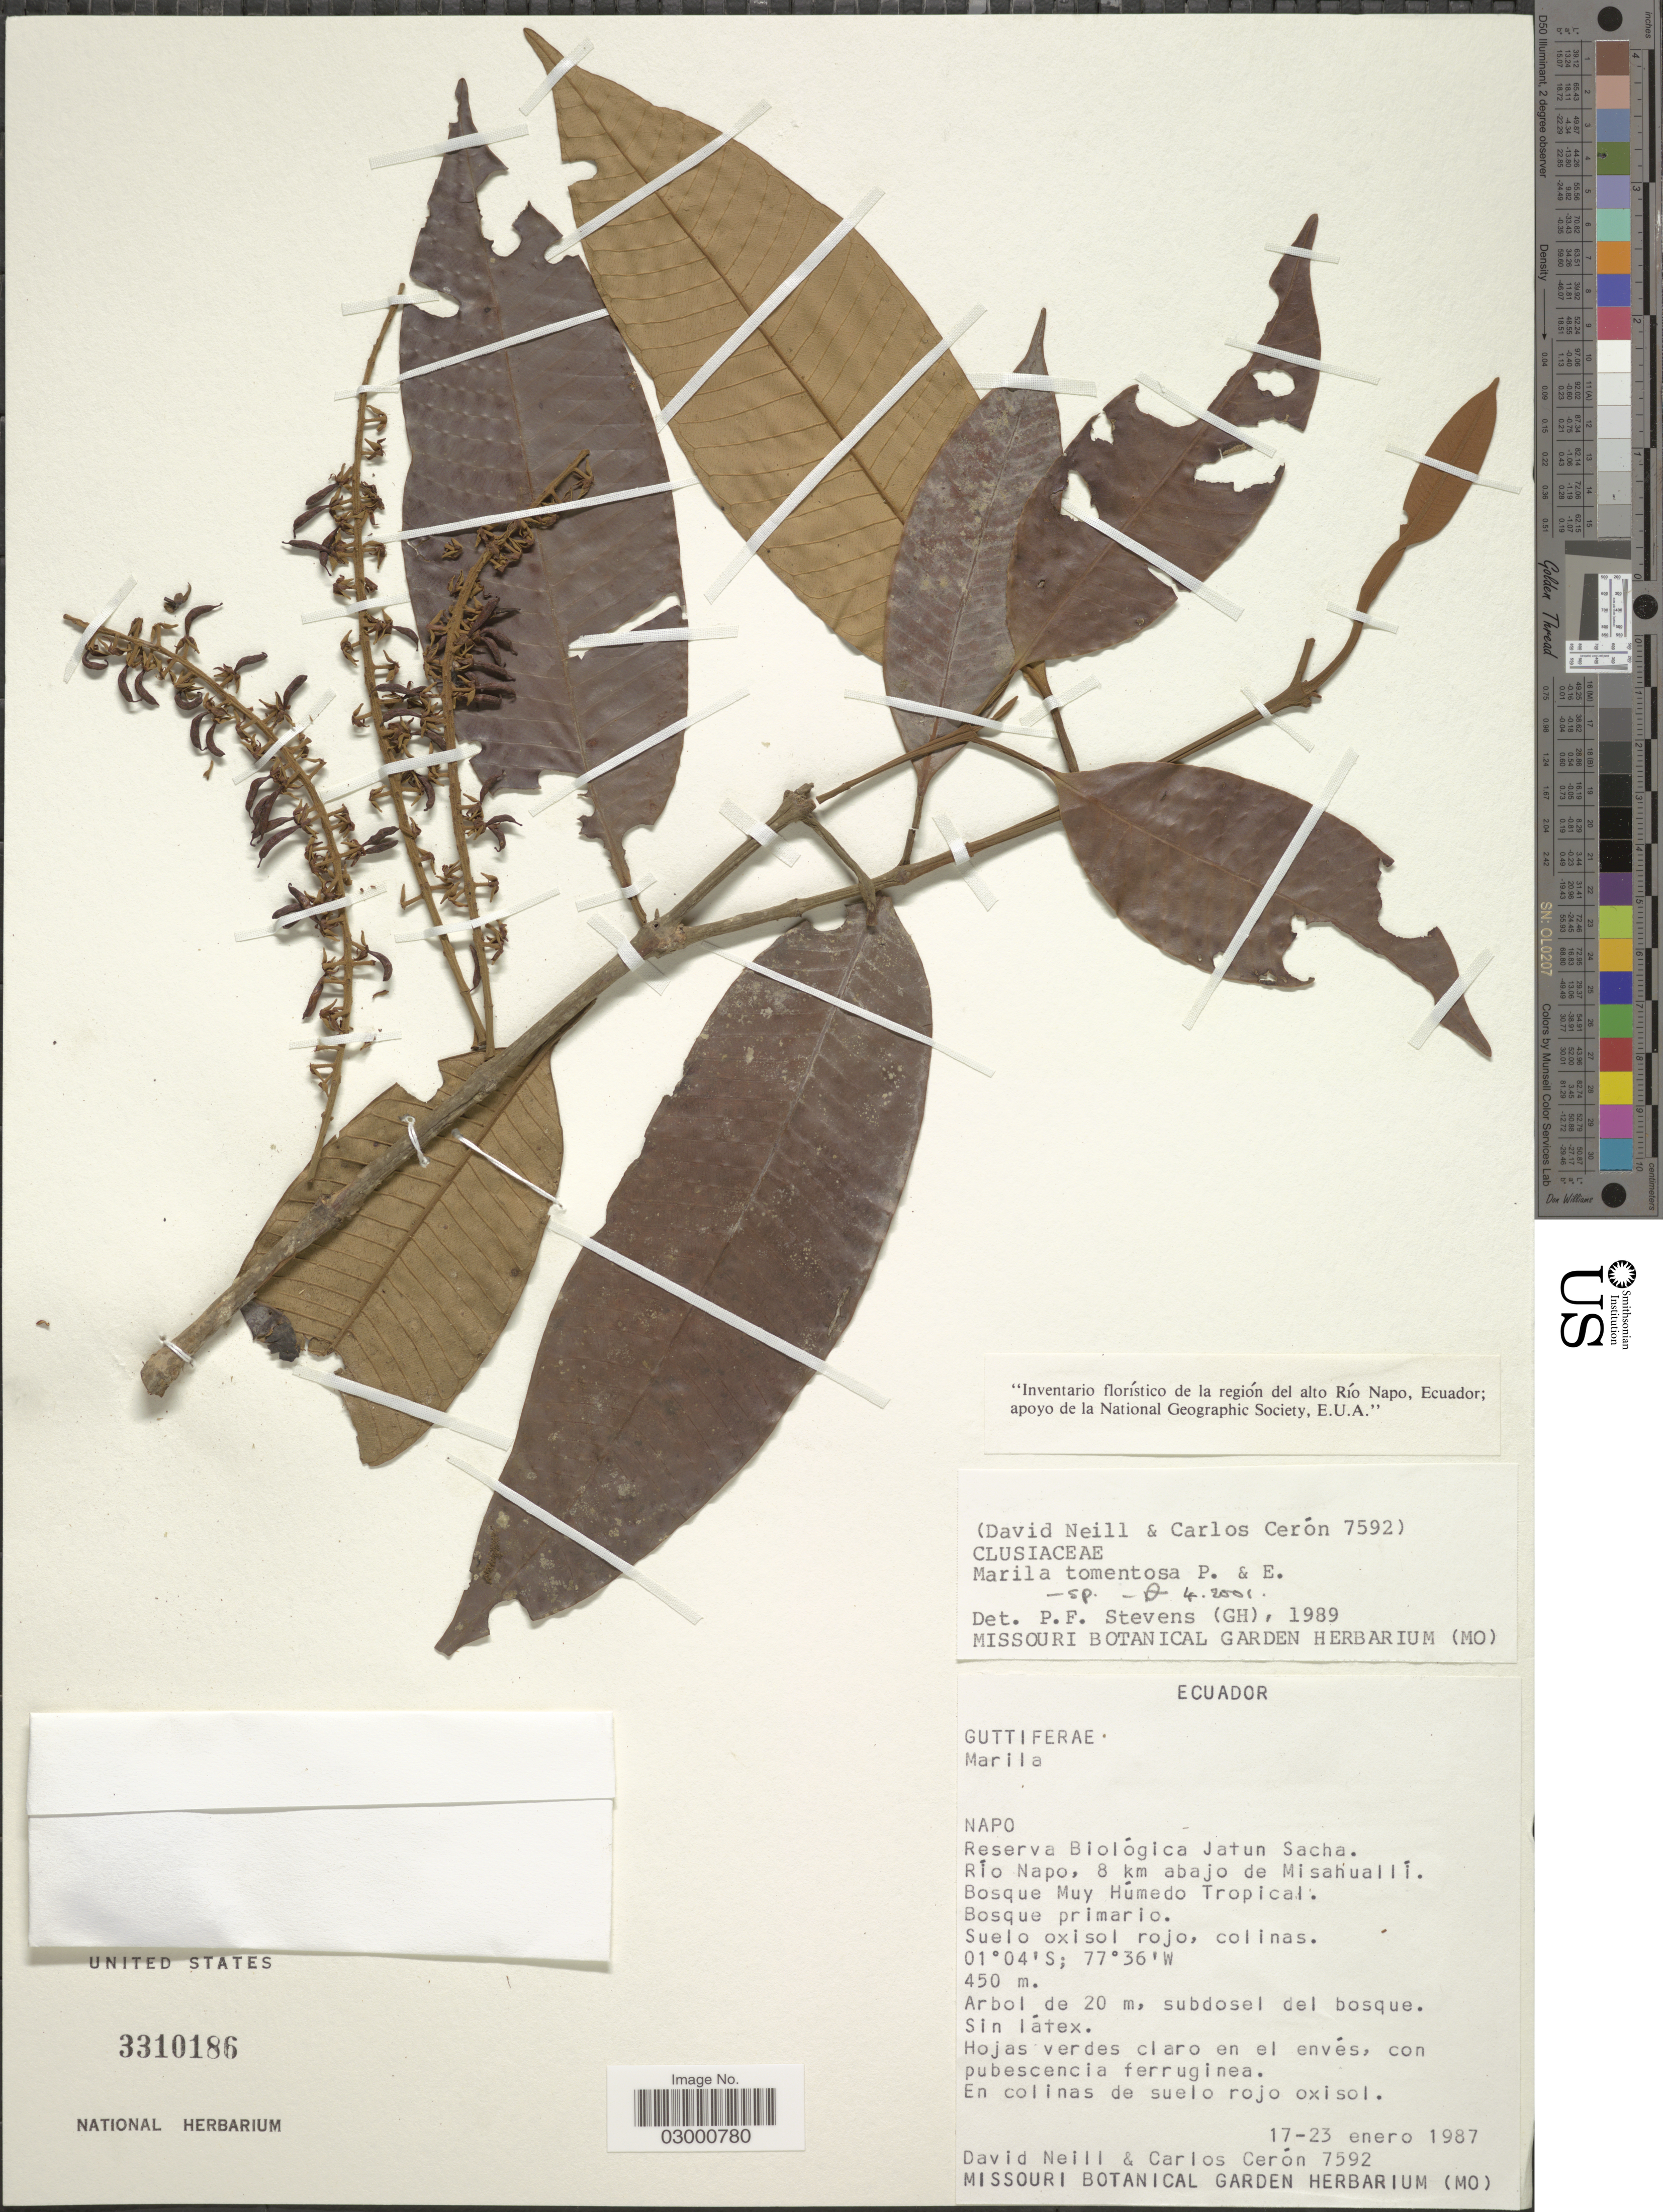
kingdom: Plantae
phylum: Tracheophyta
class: Magnoliopsida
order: Malpighiales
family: Calophyllaceae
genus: Marila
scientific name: Marila sp.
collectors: D. A. Neill & C. E. Cerón M.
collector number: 7592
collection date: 1987-01-17/1987-01-23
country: Ecuador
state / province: Napo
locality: Reserva Biológica Jatun Sacha. Río Napo, 8 km abajo de Misahuallí.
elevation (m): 450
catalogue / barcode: US 3310186